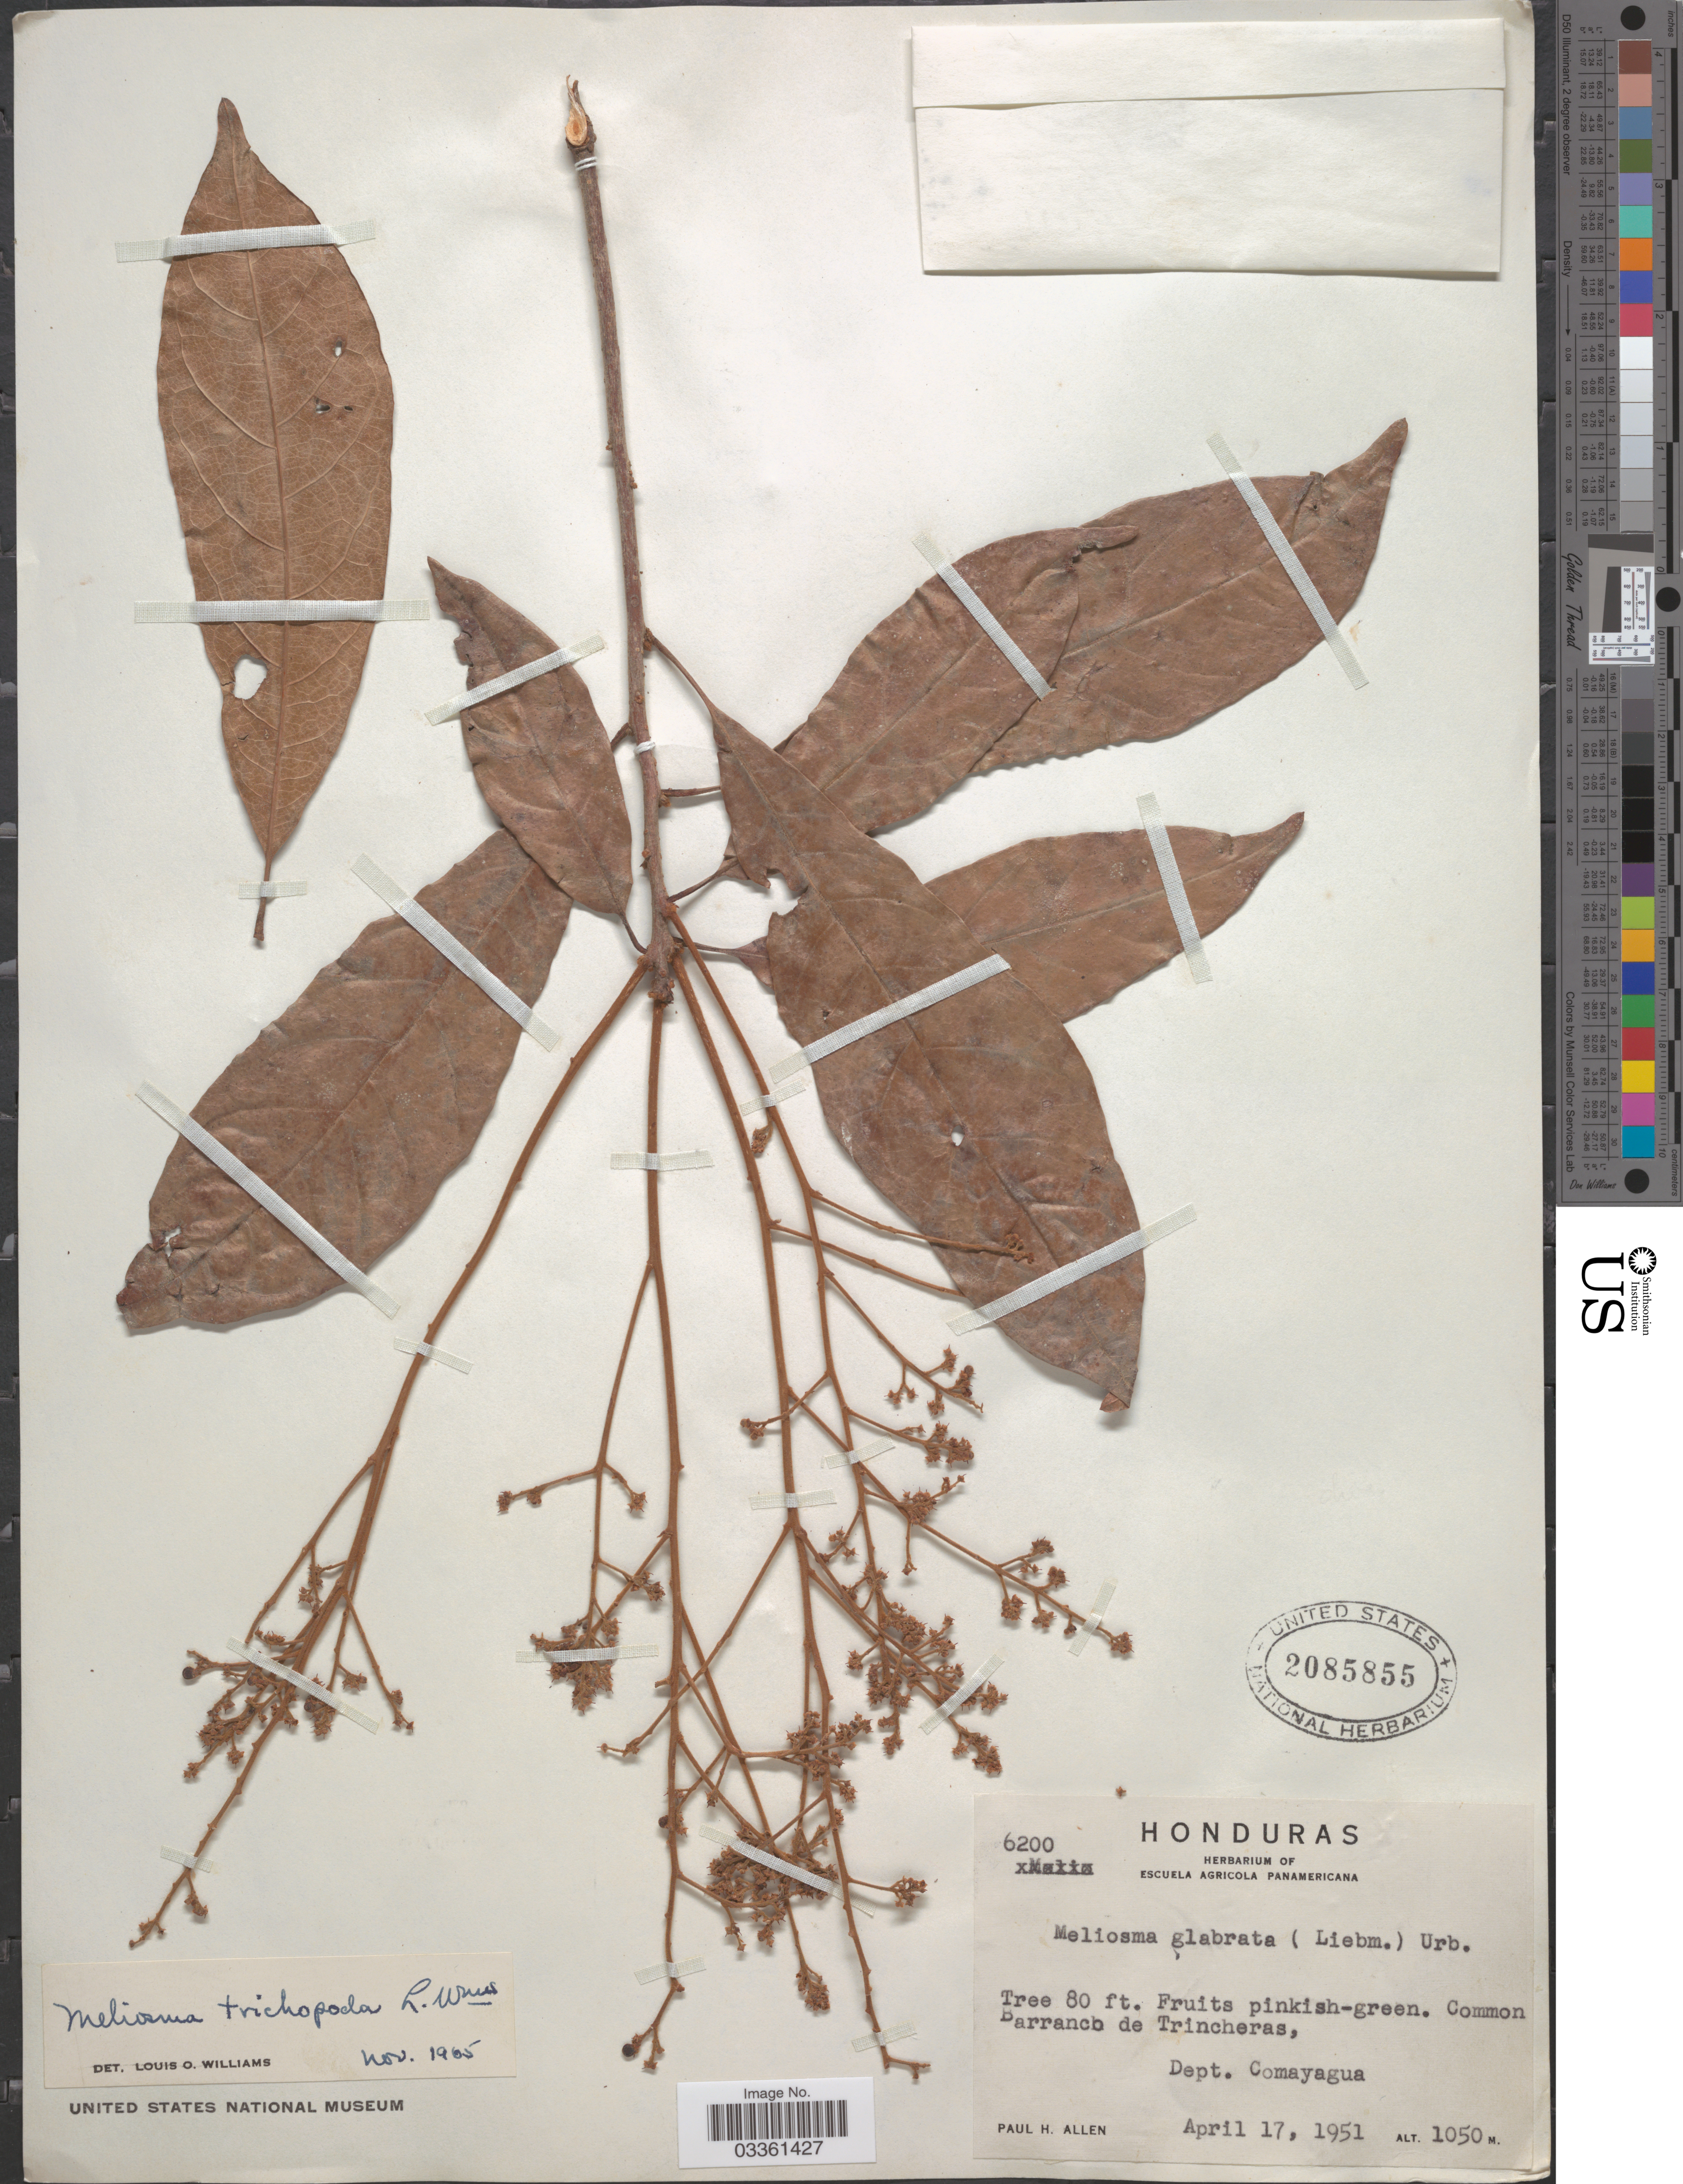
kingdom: Plantae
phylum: Tracheophyta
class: Magnoliopsida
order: Proteales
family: Sabiaceae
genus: Meliosma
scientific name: Meliosma glabrata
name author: (Liebm.) Urb.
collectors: P. H. Allen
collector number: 6200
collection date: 1951-04-17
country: Honduras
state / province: Comayagua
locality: Barrano de Trincheras, Dept. Comayagua.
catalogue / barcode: US 2085855